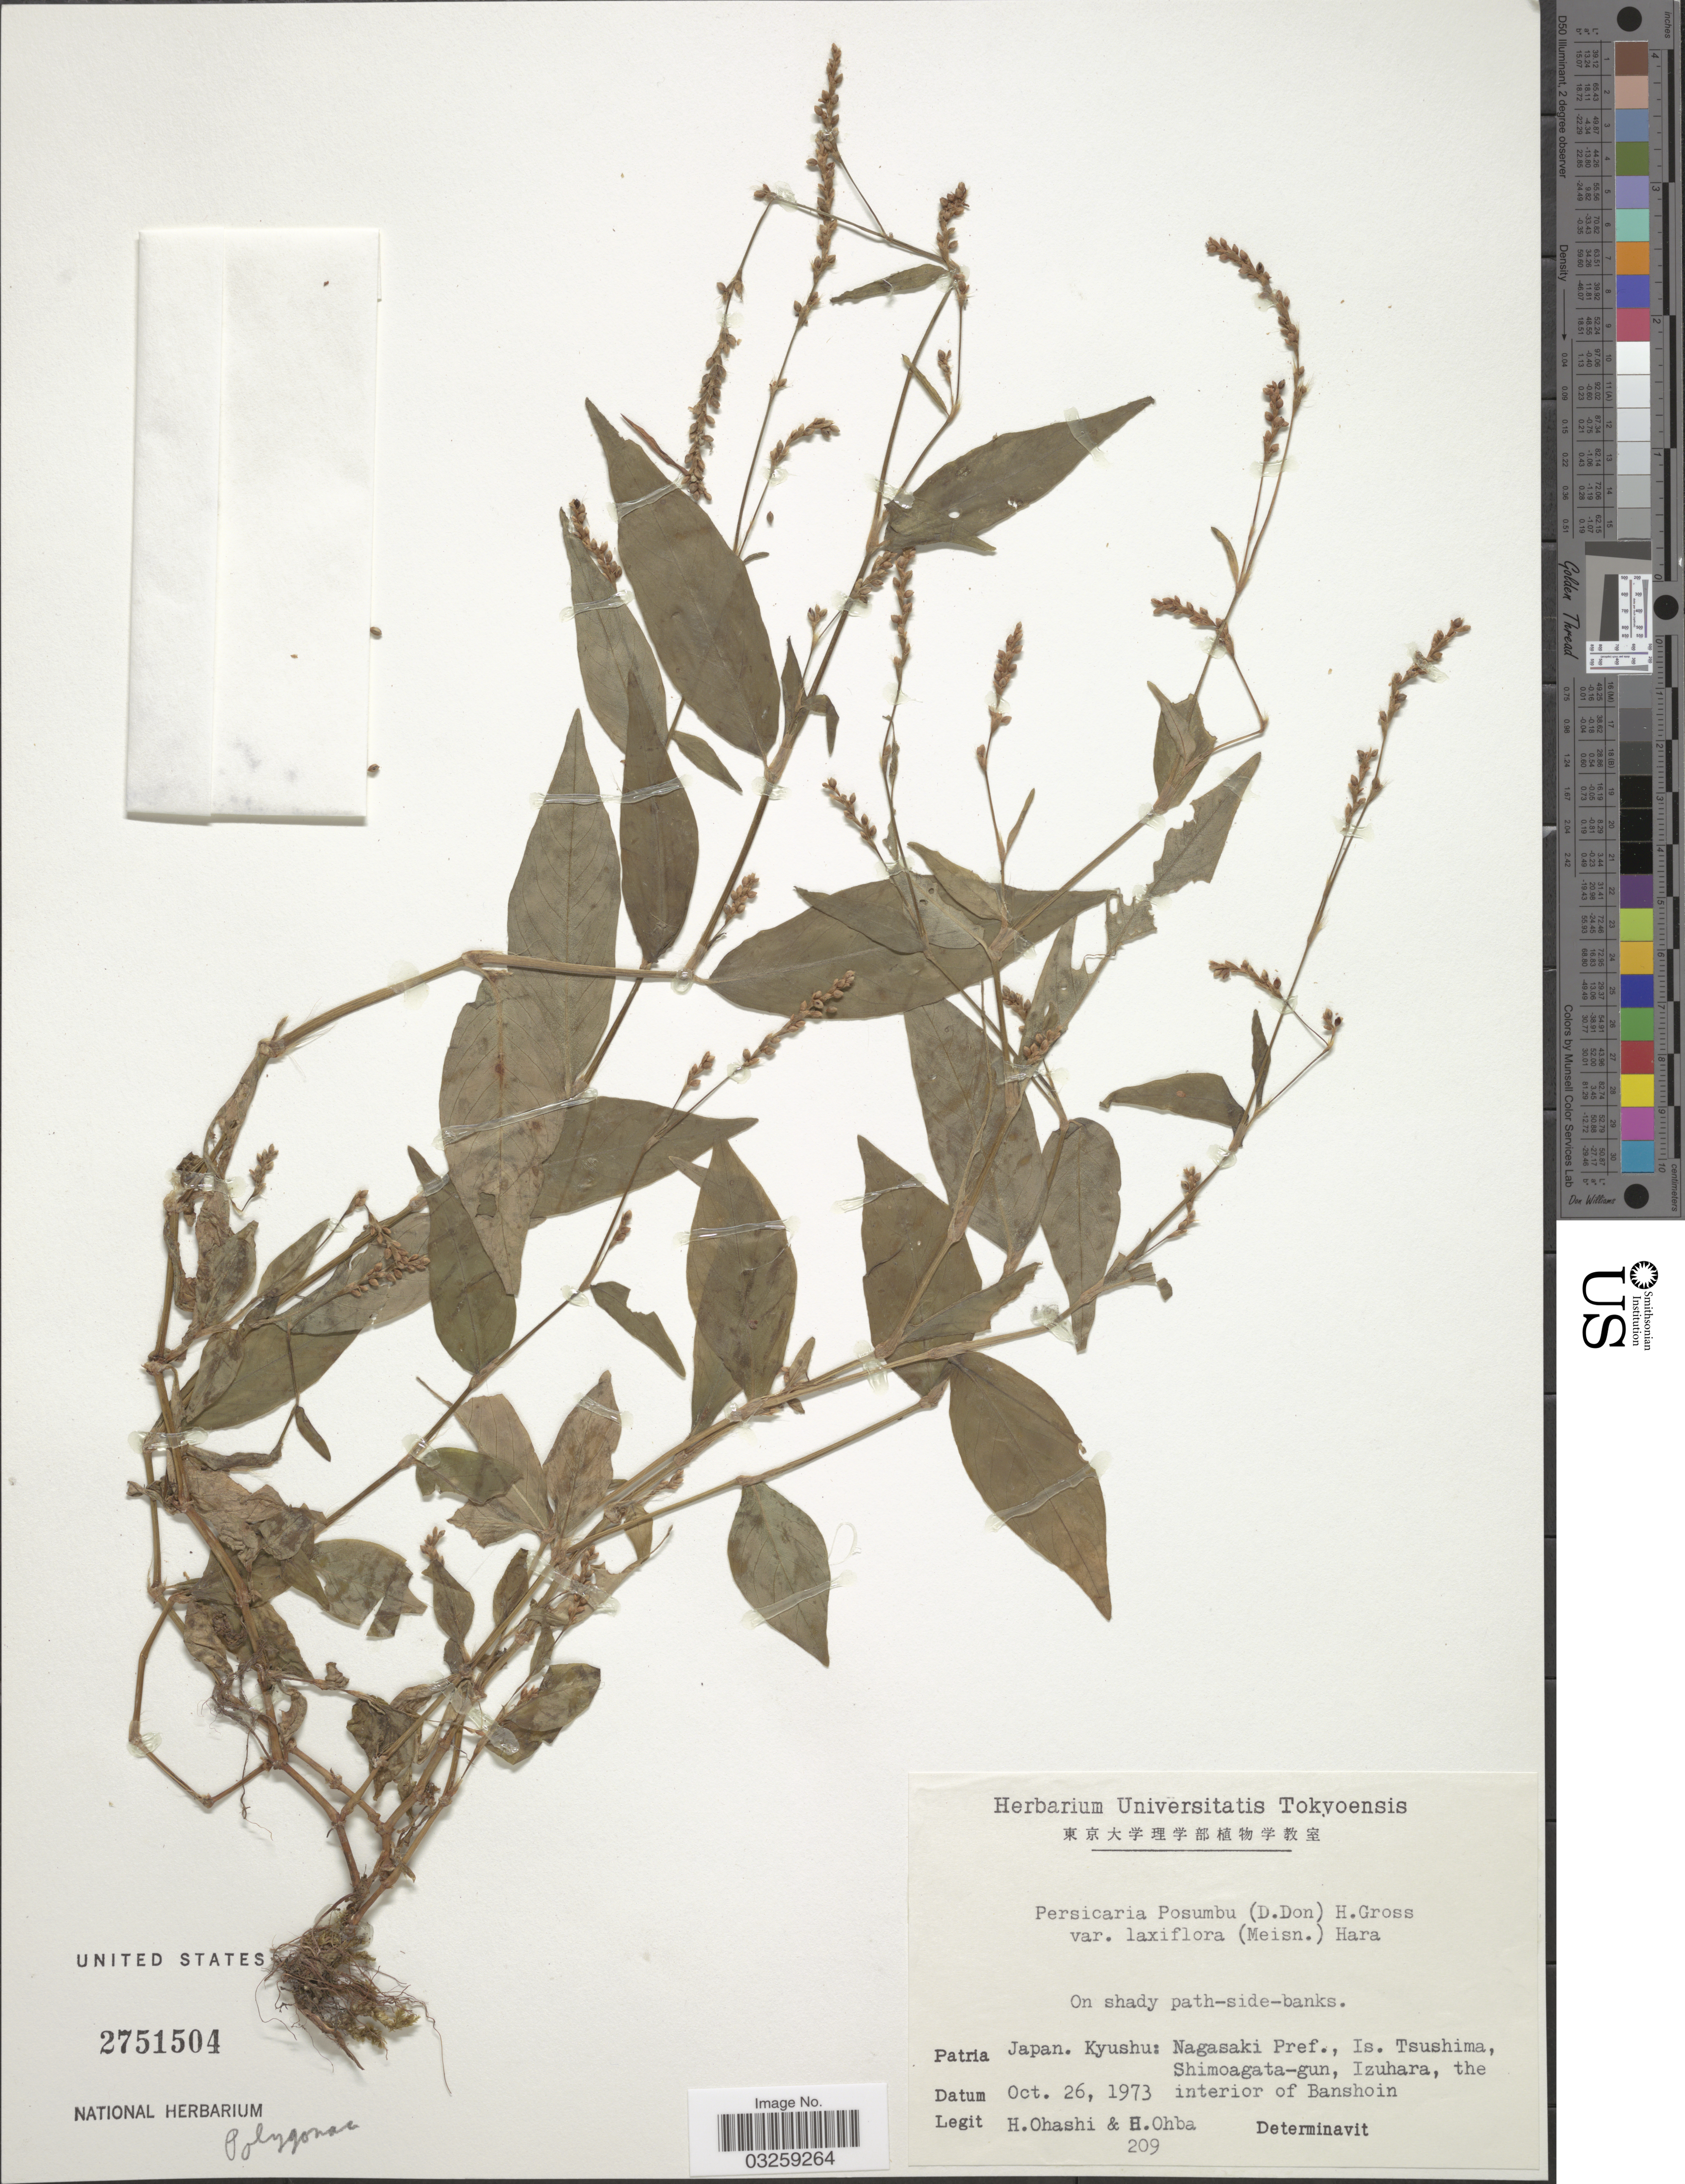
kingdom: Plantae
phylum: Tracheophyta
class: Magnoliopsida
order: Caryophyllales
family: Polygonaceae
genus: Polygonum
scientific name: Polygonum posumbu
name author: Buch.-Ham. ex D. Don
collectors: H. Ohashi & H. Ohba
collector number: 209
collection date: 1973-10-26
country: Japan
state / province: Nagasaki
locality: Kyushu: Nagasaki Pref., Is. Tsushima, Shimoagata-gun, Izuhara, the interior of Banshoin.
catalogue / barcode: US 2751504